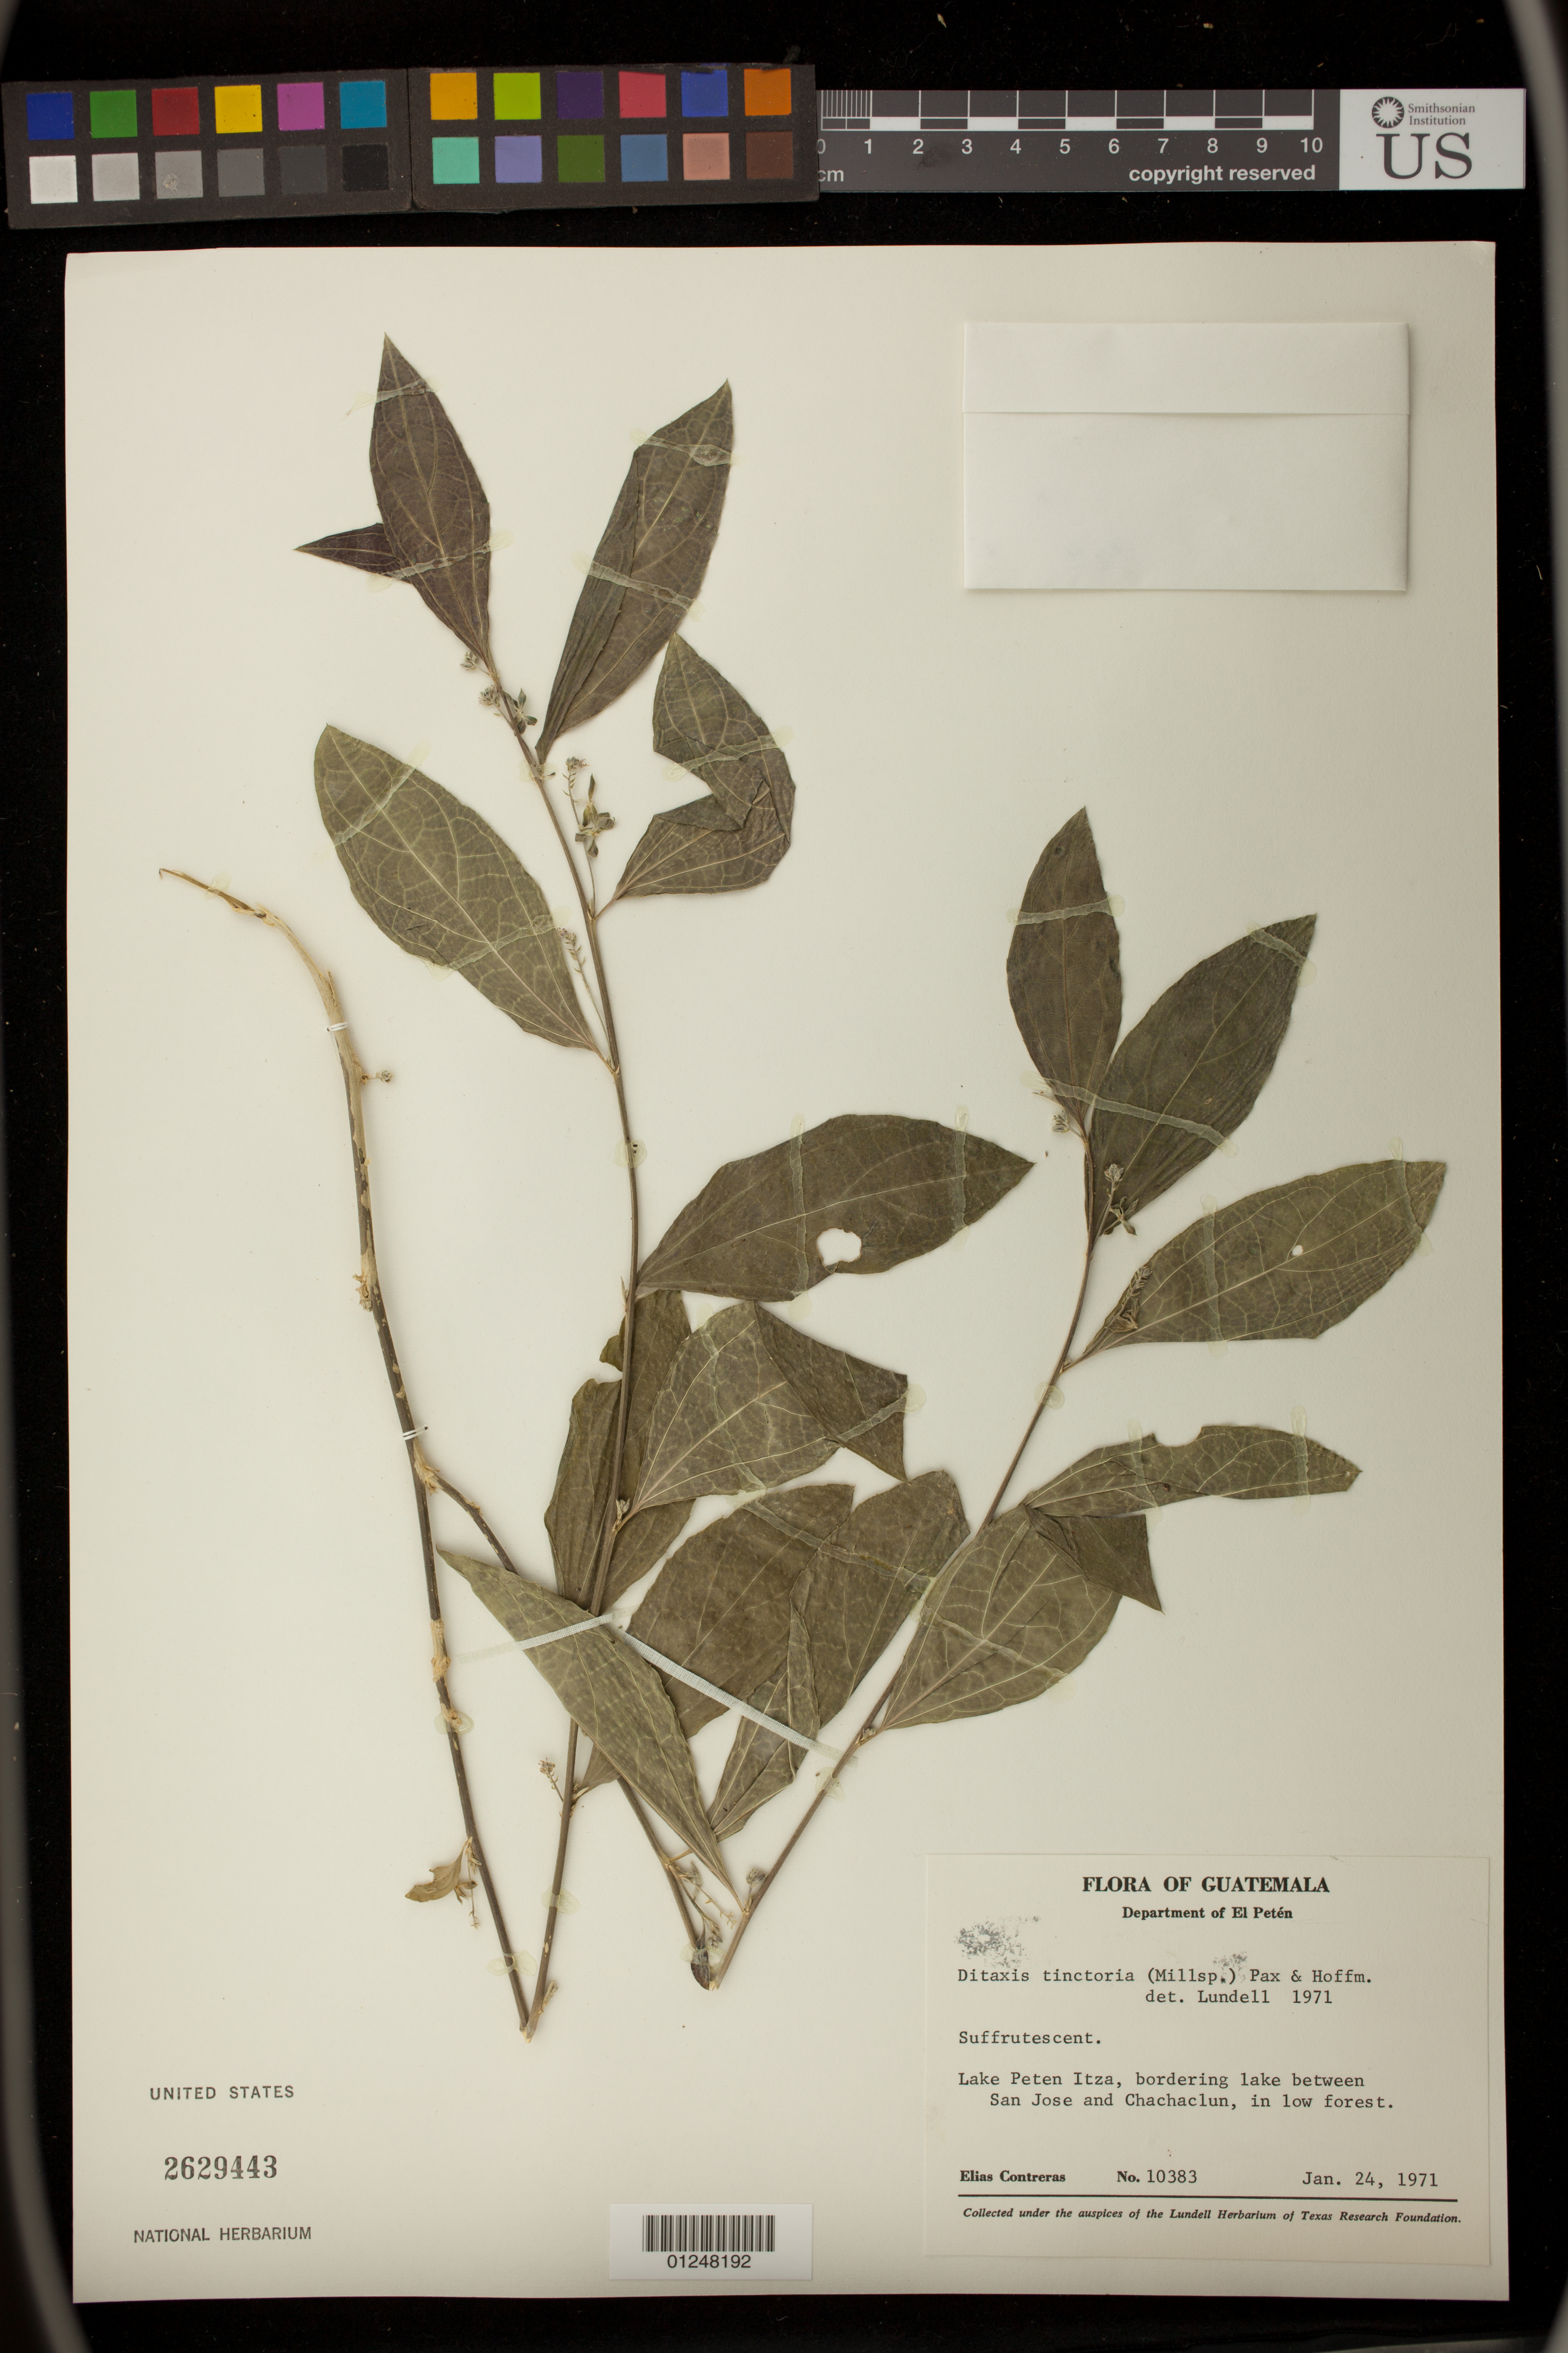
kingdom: Plantae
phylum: Tracheophyta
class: Magnoliopsida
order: Malpighiales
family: Euphorbiaceae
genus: Argythamnia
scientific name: Argythamnia tinctoria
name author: Millsp.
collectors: E. Contreras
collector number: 10383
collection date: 1971-01-24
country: Guatemala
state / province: El Petén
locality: Lake Peten Itza, bordering lake between San Jose and Chachaclun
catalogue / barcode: US 2629443